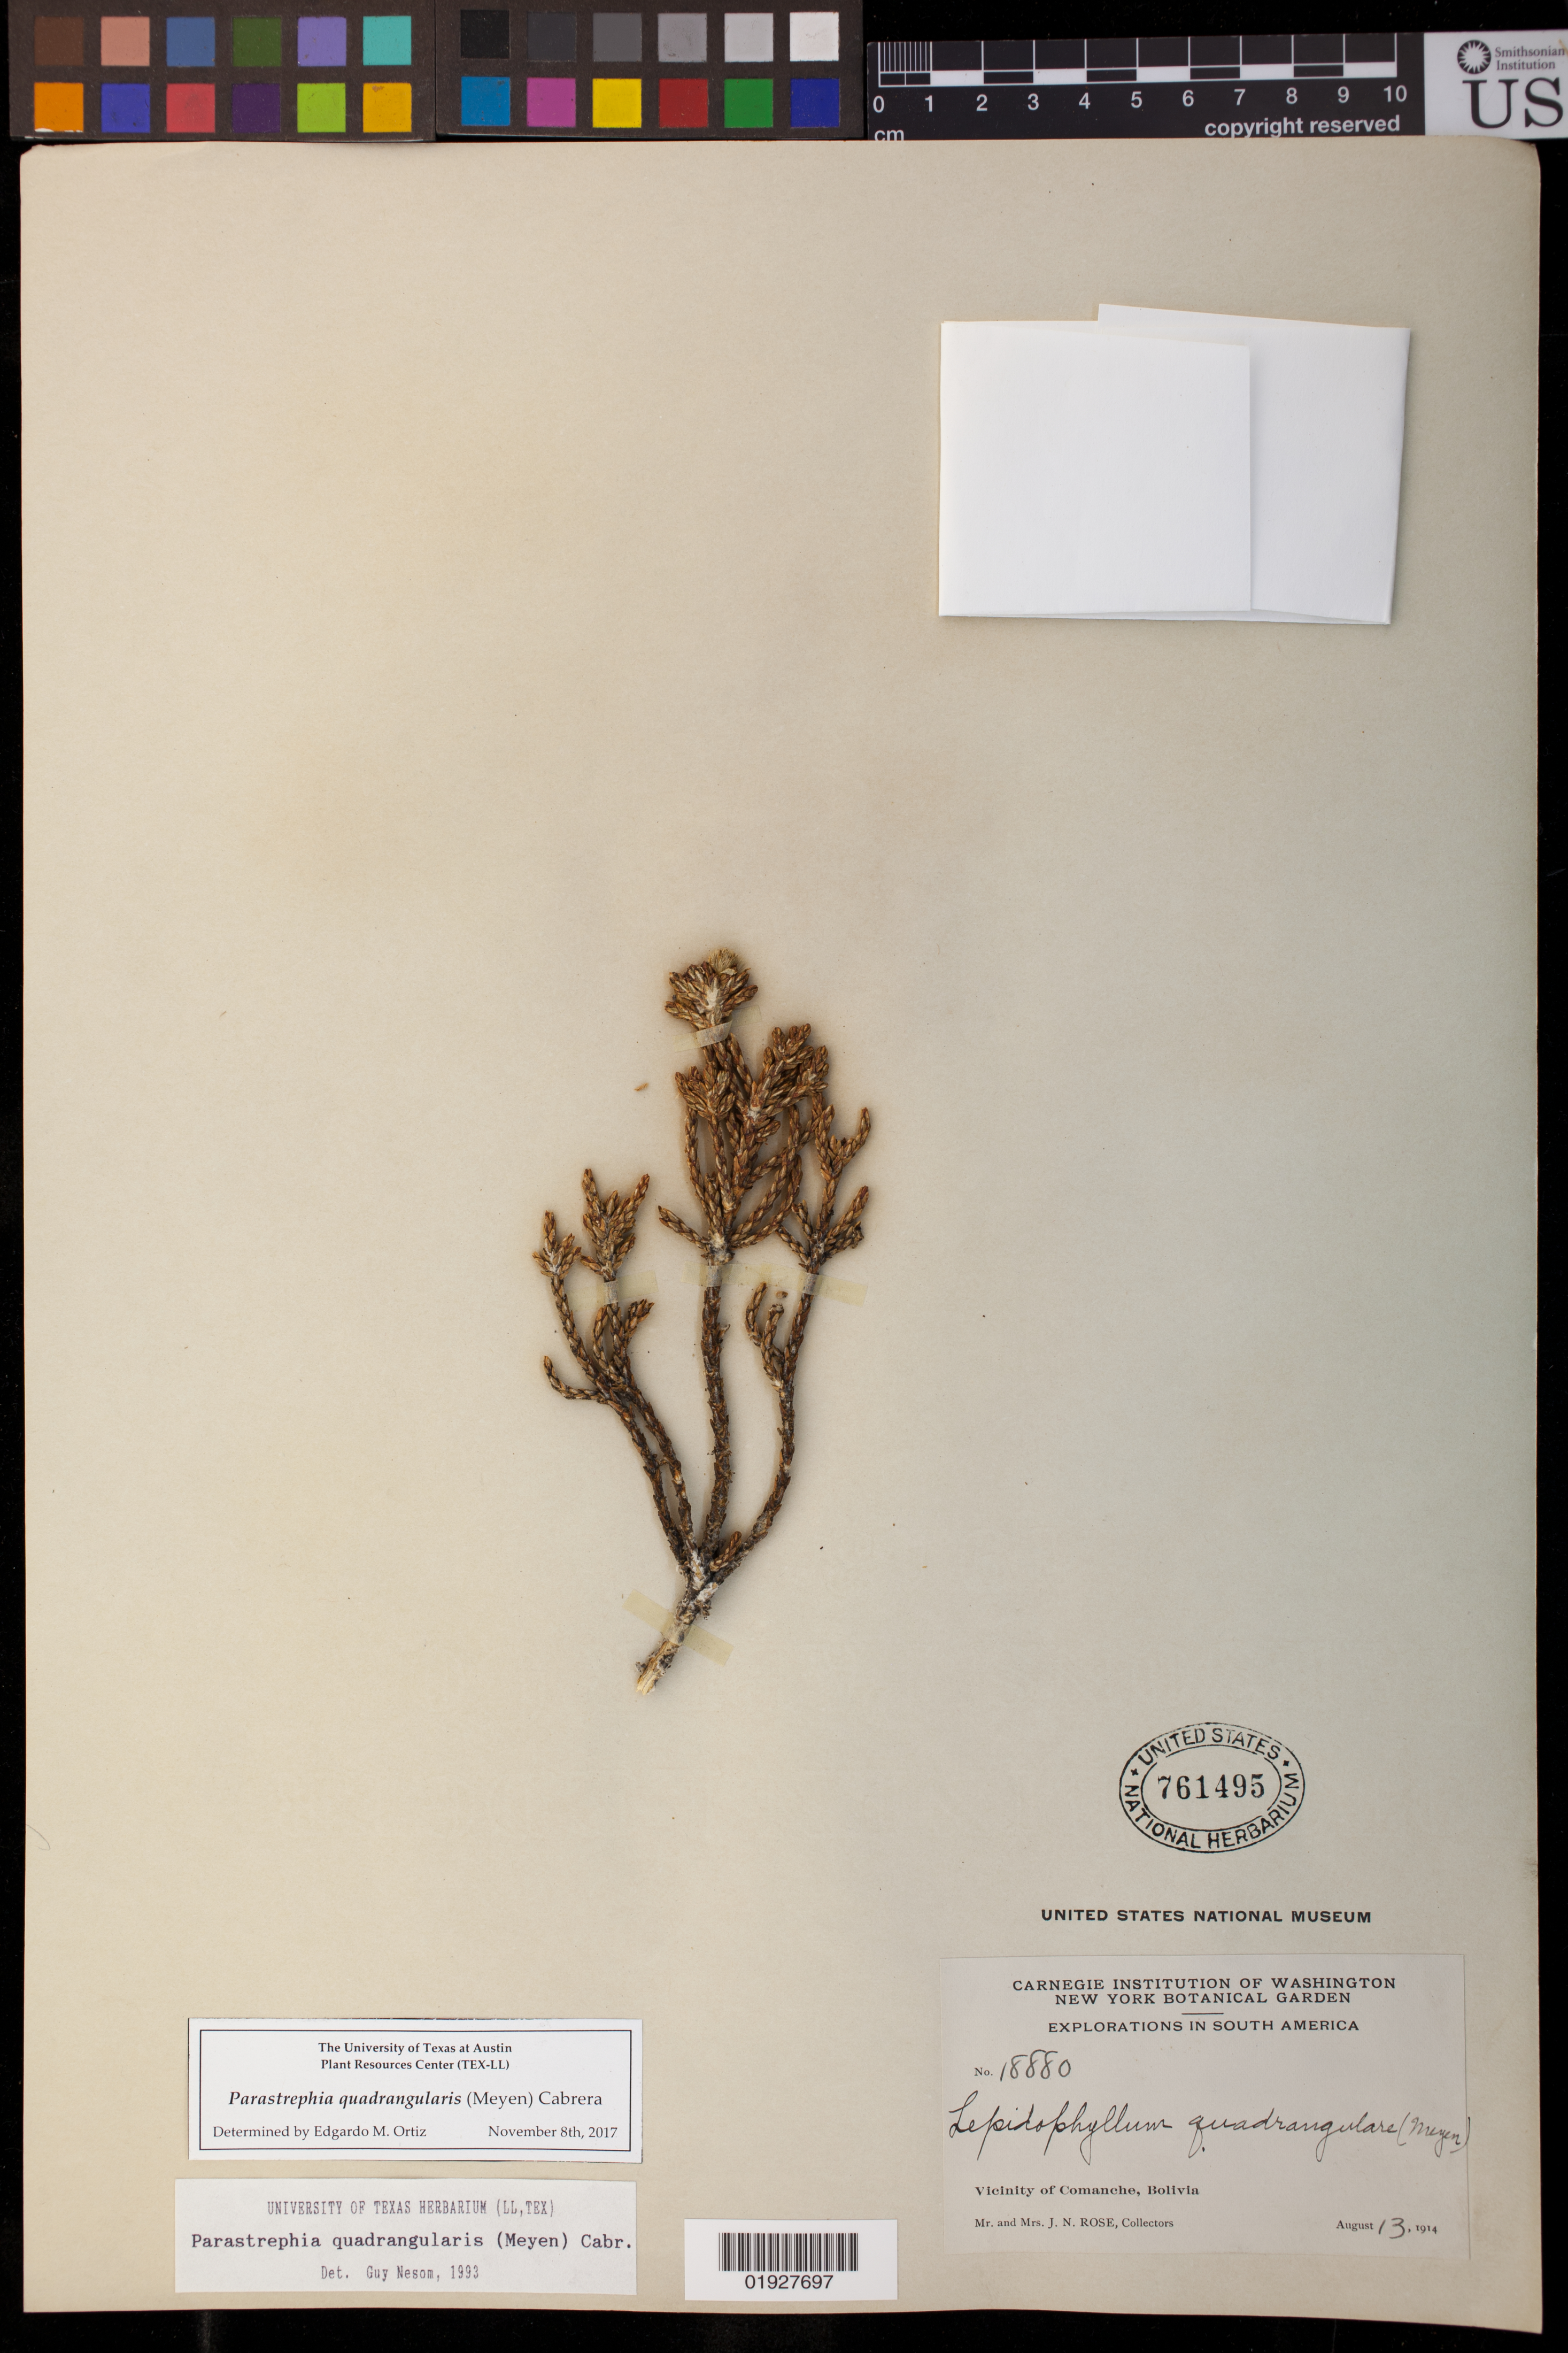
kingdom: Plantae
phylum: Tracheophyta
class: Magnoliopsida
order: Asterales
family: Asteraceae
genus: Parastrephia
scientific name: Parastrephia quadrangularis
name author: (Meyen) Cabrera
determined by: Ortiz, E. M.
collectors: J. N. Rose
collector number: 18880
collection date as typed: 13 Aug 1914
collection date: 1914-08-13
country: Bolivia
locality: Comanche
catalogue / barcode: US 761495